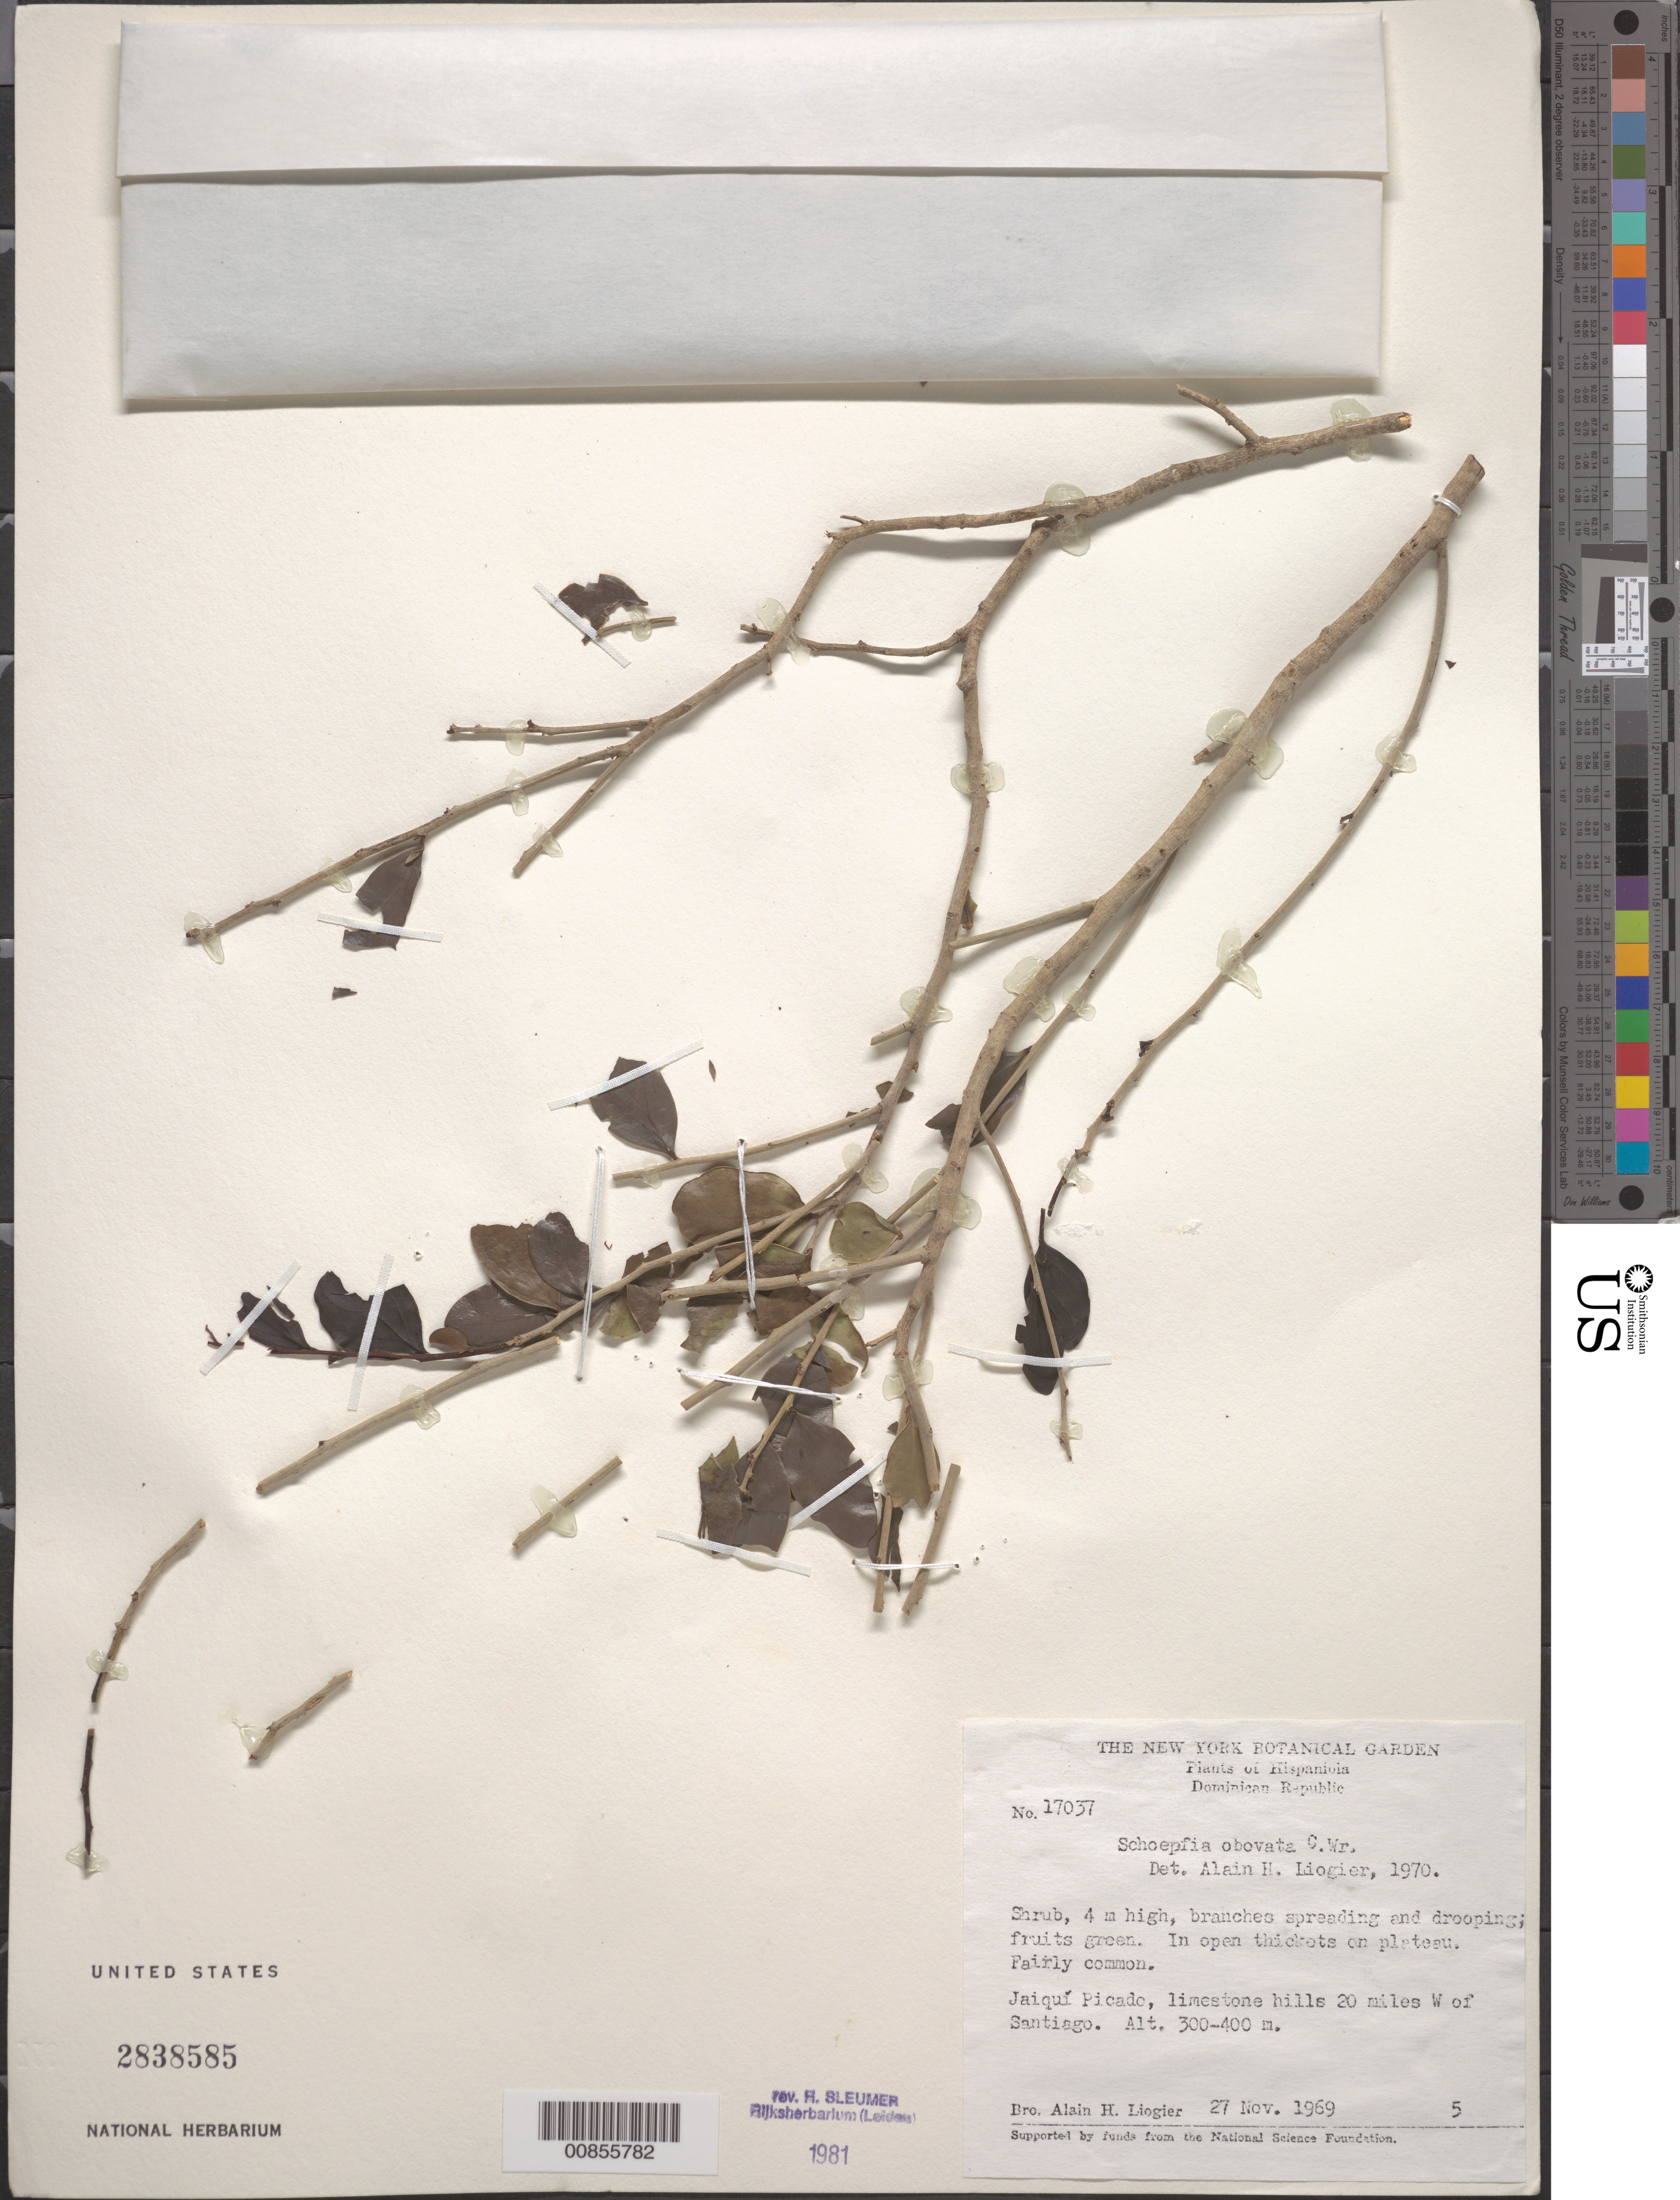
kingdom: Plantae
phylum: Tracheophyta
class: Magnoliopsida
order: Santalales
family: Schoepfiaceae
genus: Schoepfia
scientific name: Schoepfia obovata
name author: C. Wright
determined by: Liogier, Alain H.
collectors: A. H. Liogier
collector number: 17037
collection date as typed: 27 Nov 1969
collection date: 1969-11-27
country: Dominican Republic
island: Hispaniola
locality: Jaiquí Picado, limestone hills 20 miles W of Santiago.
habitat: In open thickets on plateau. Limestone hills.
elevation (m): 300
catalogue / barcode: US 2838585